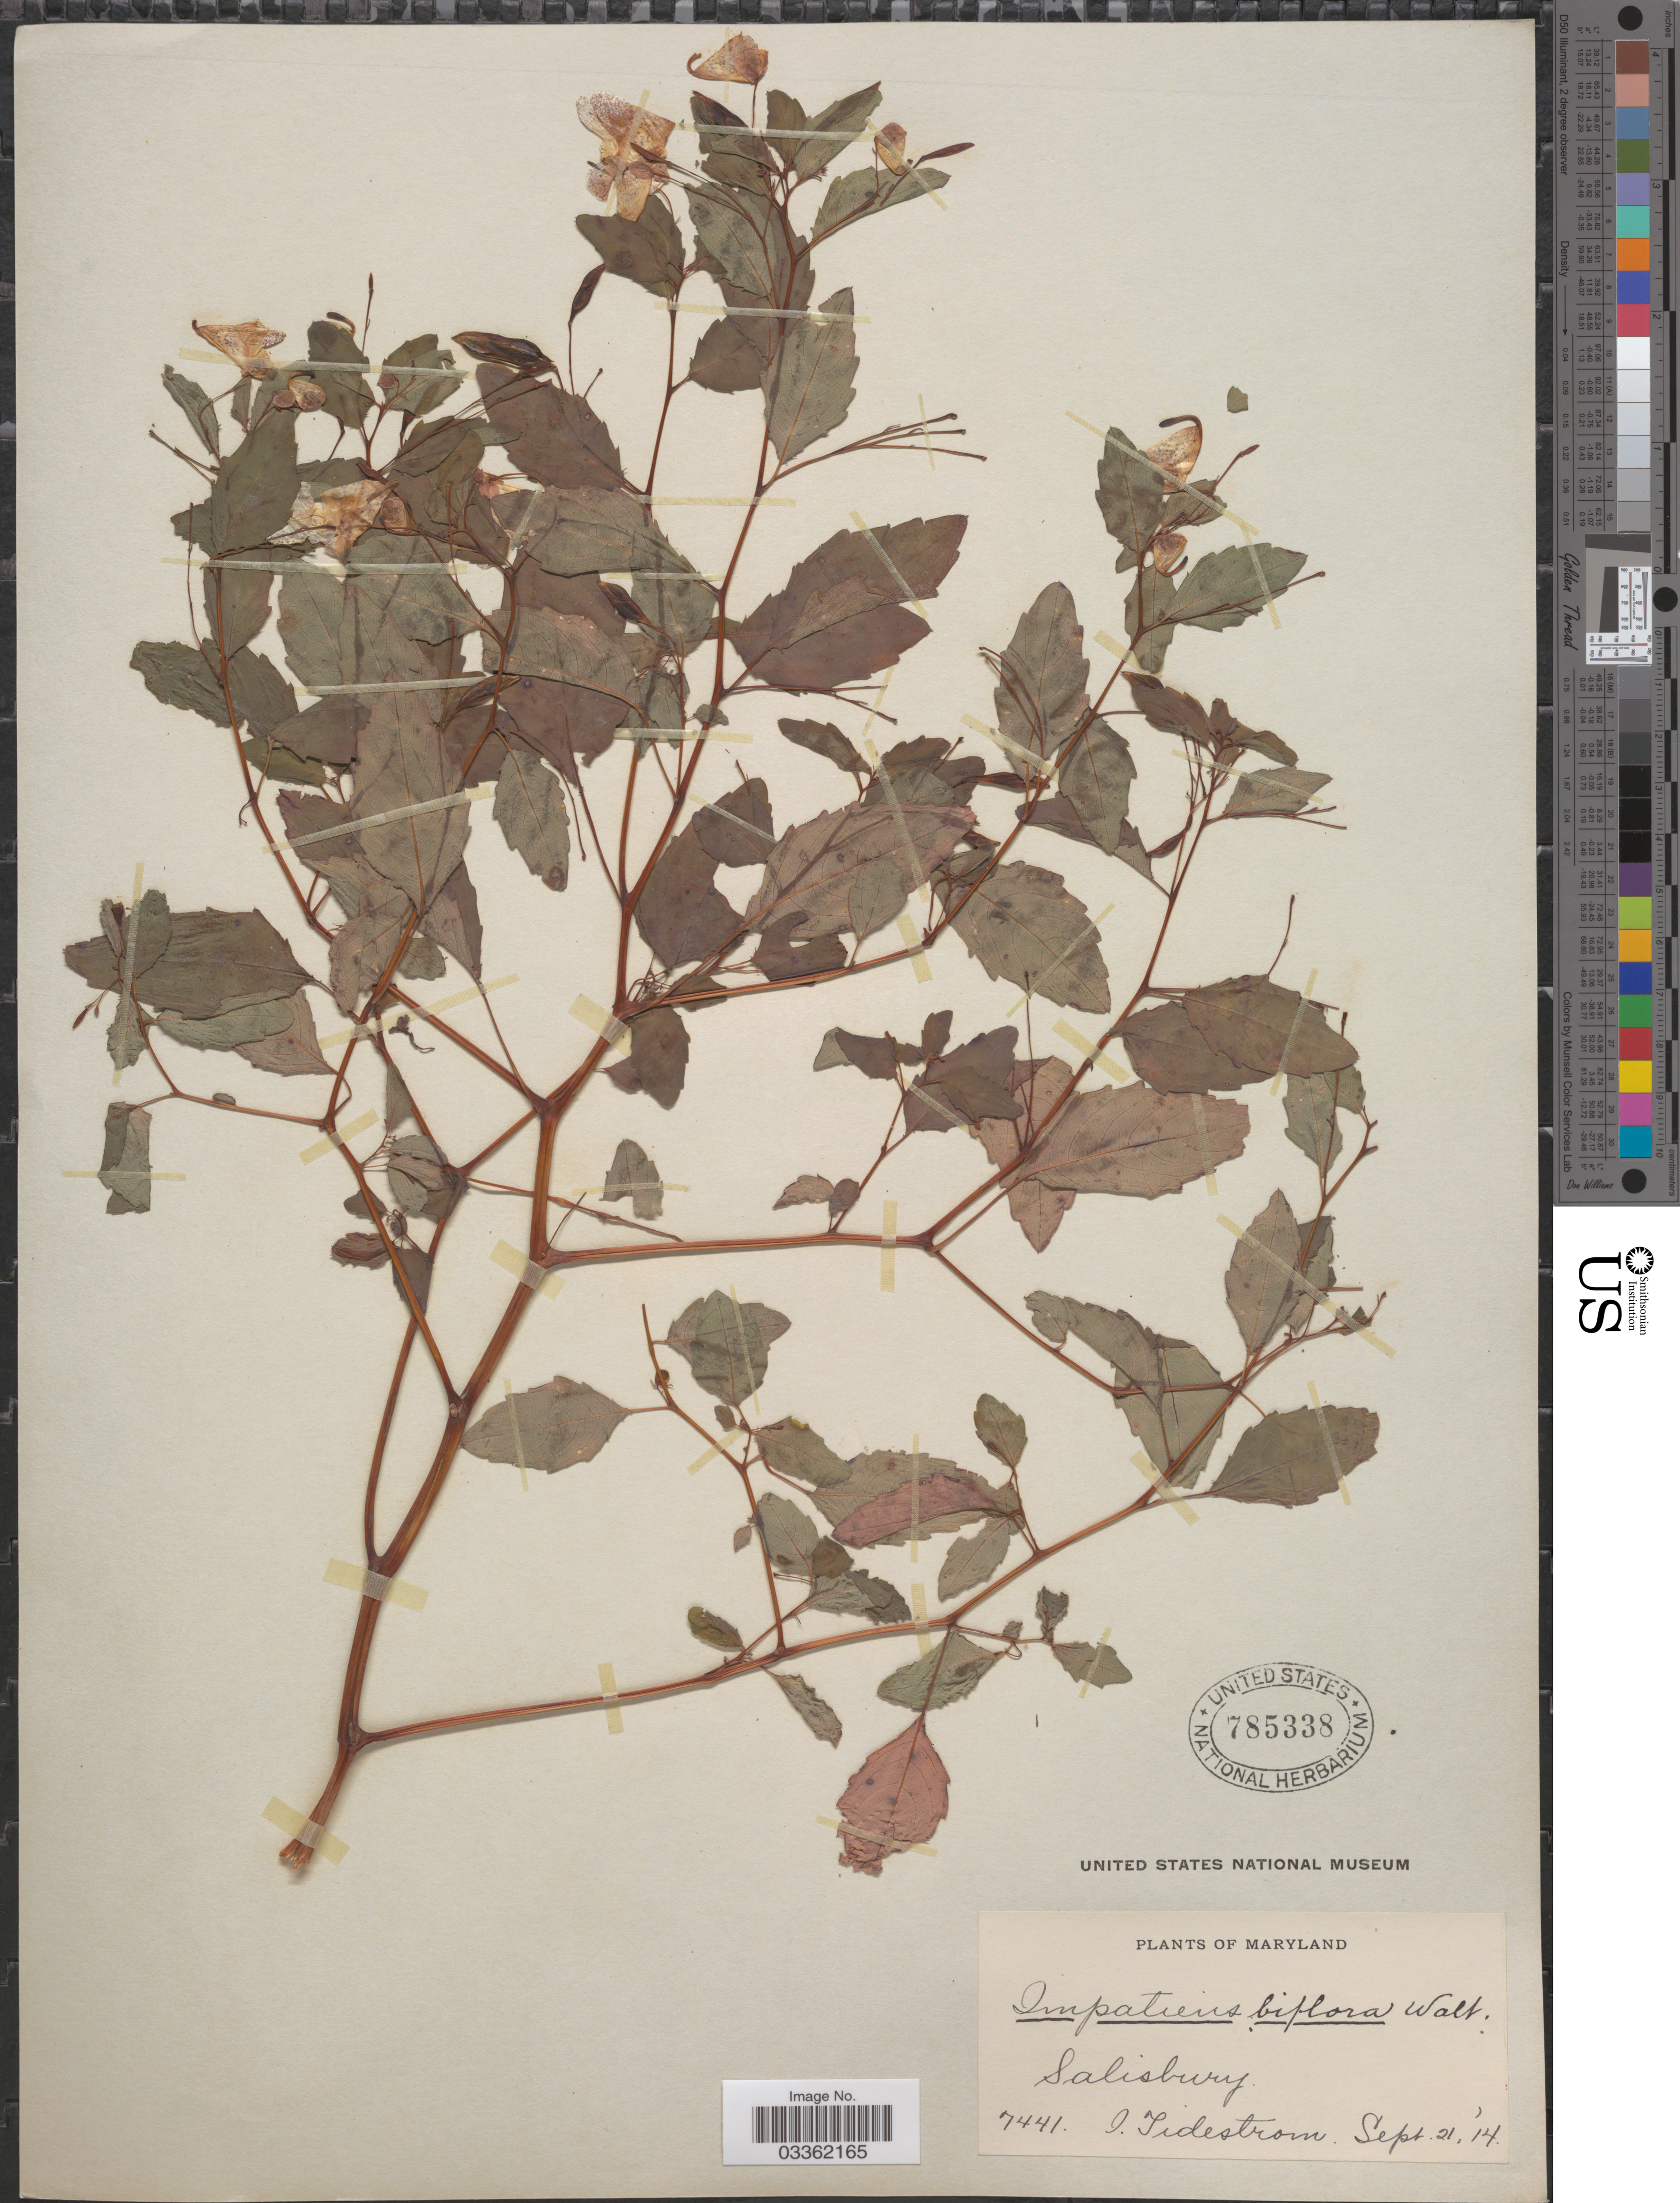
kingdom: Plantae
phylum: Tracheophyta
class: Magnoliopsida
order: Ericales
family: Balsaminaceae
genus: Impatiens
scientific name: Impatiens capensis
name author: Meerb.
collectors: I. F. Tidestrom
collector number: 7441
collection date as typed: Transcribed d/m/y: 21/9/14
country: United States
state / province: Maryland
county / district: Wicomico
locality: Salisbury.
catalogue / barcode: US 785338